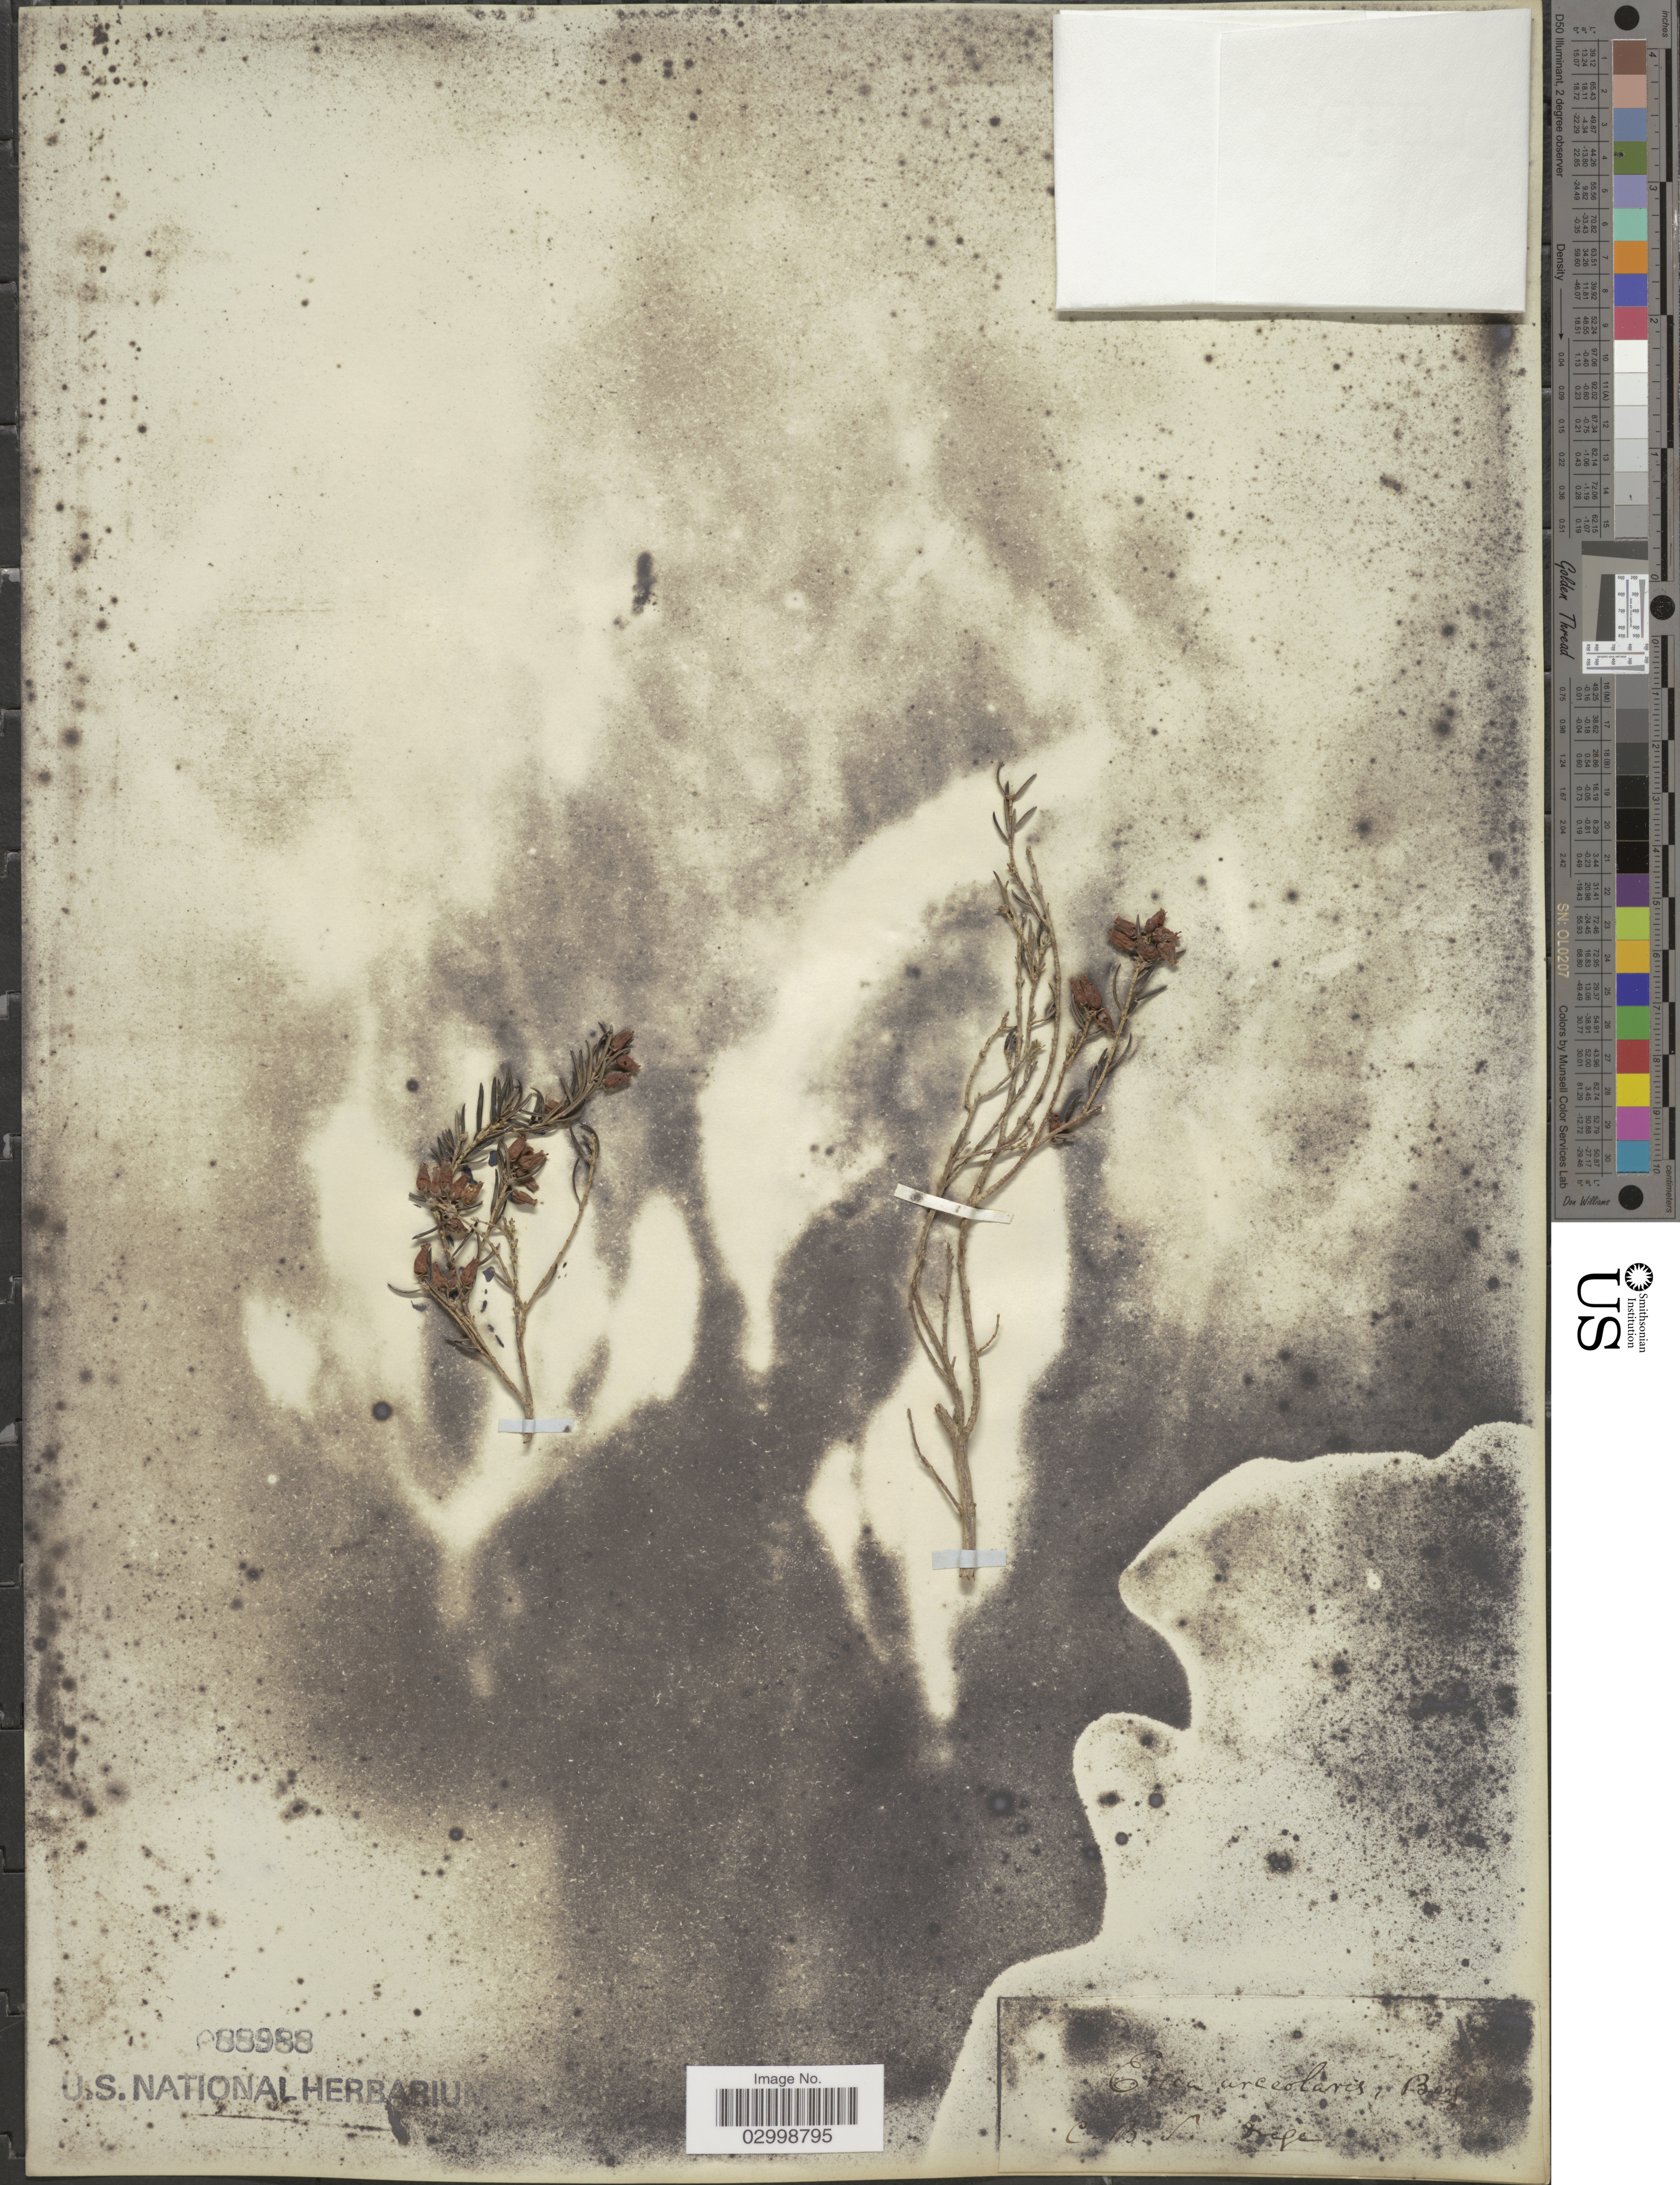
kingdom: Plantae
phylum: Tracheophyta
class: Magnoliopsida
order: Ericales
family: Ericaceae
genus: Erica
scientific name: Erica urceolaris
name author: P.J. Bergius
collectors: Drege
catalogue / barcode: US 88988